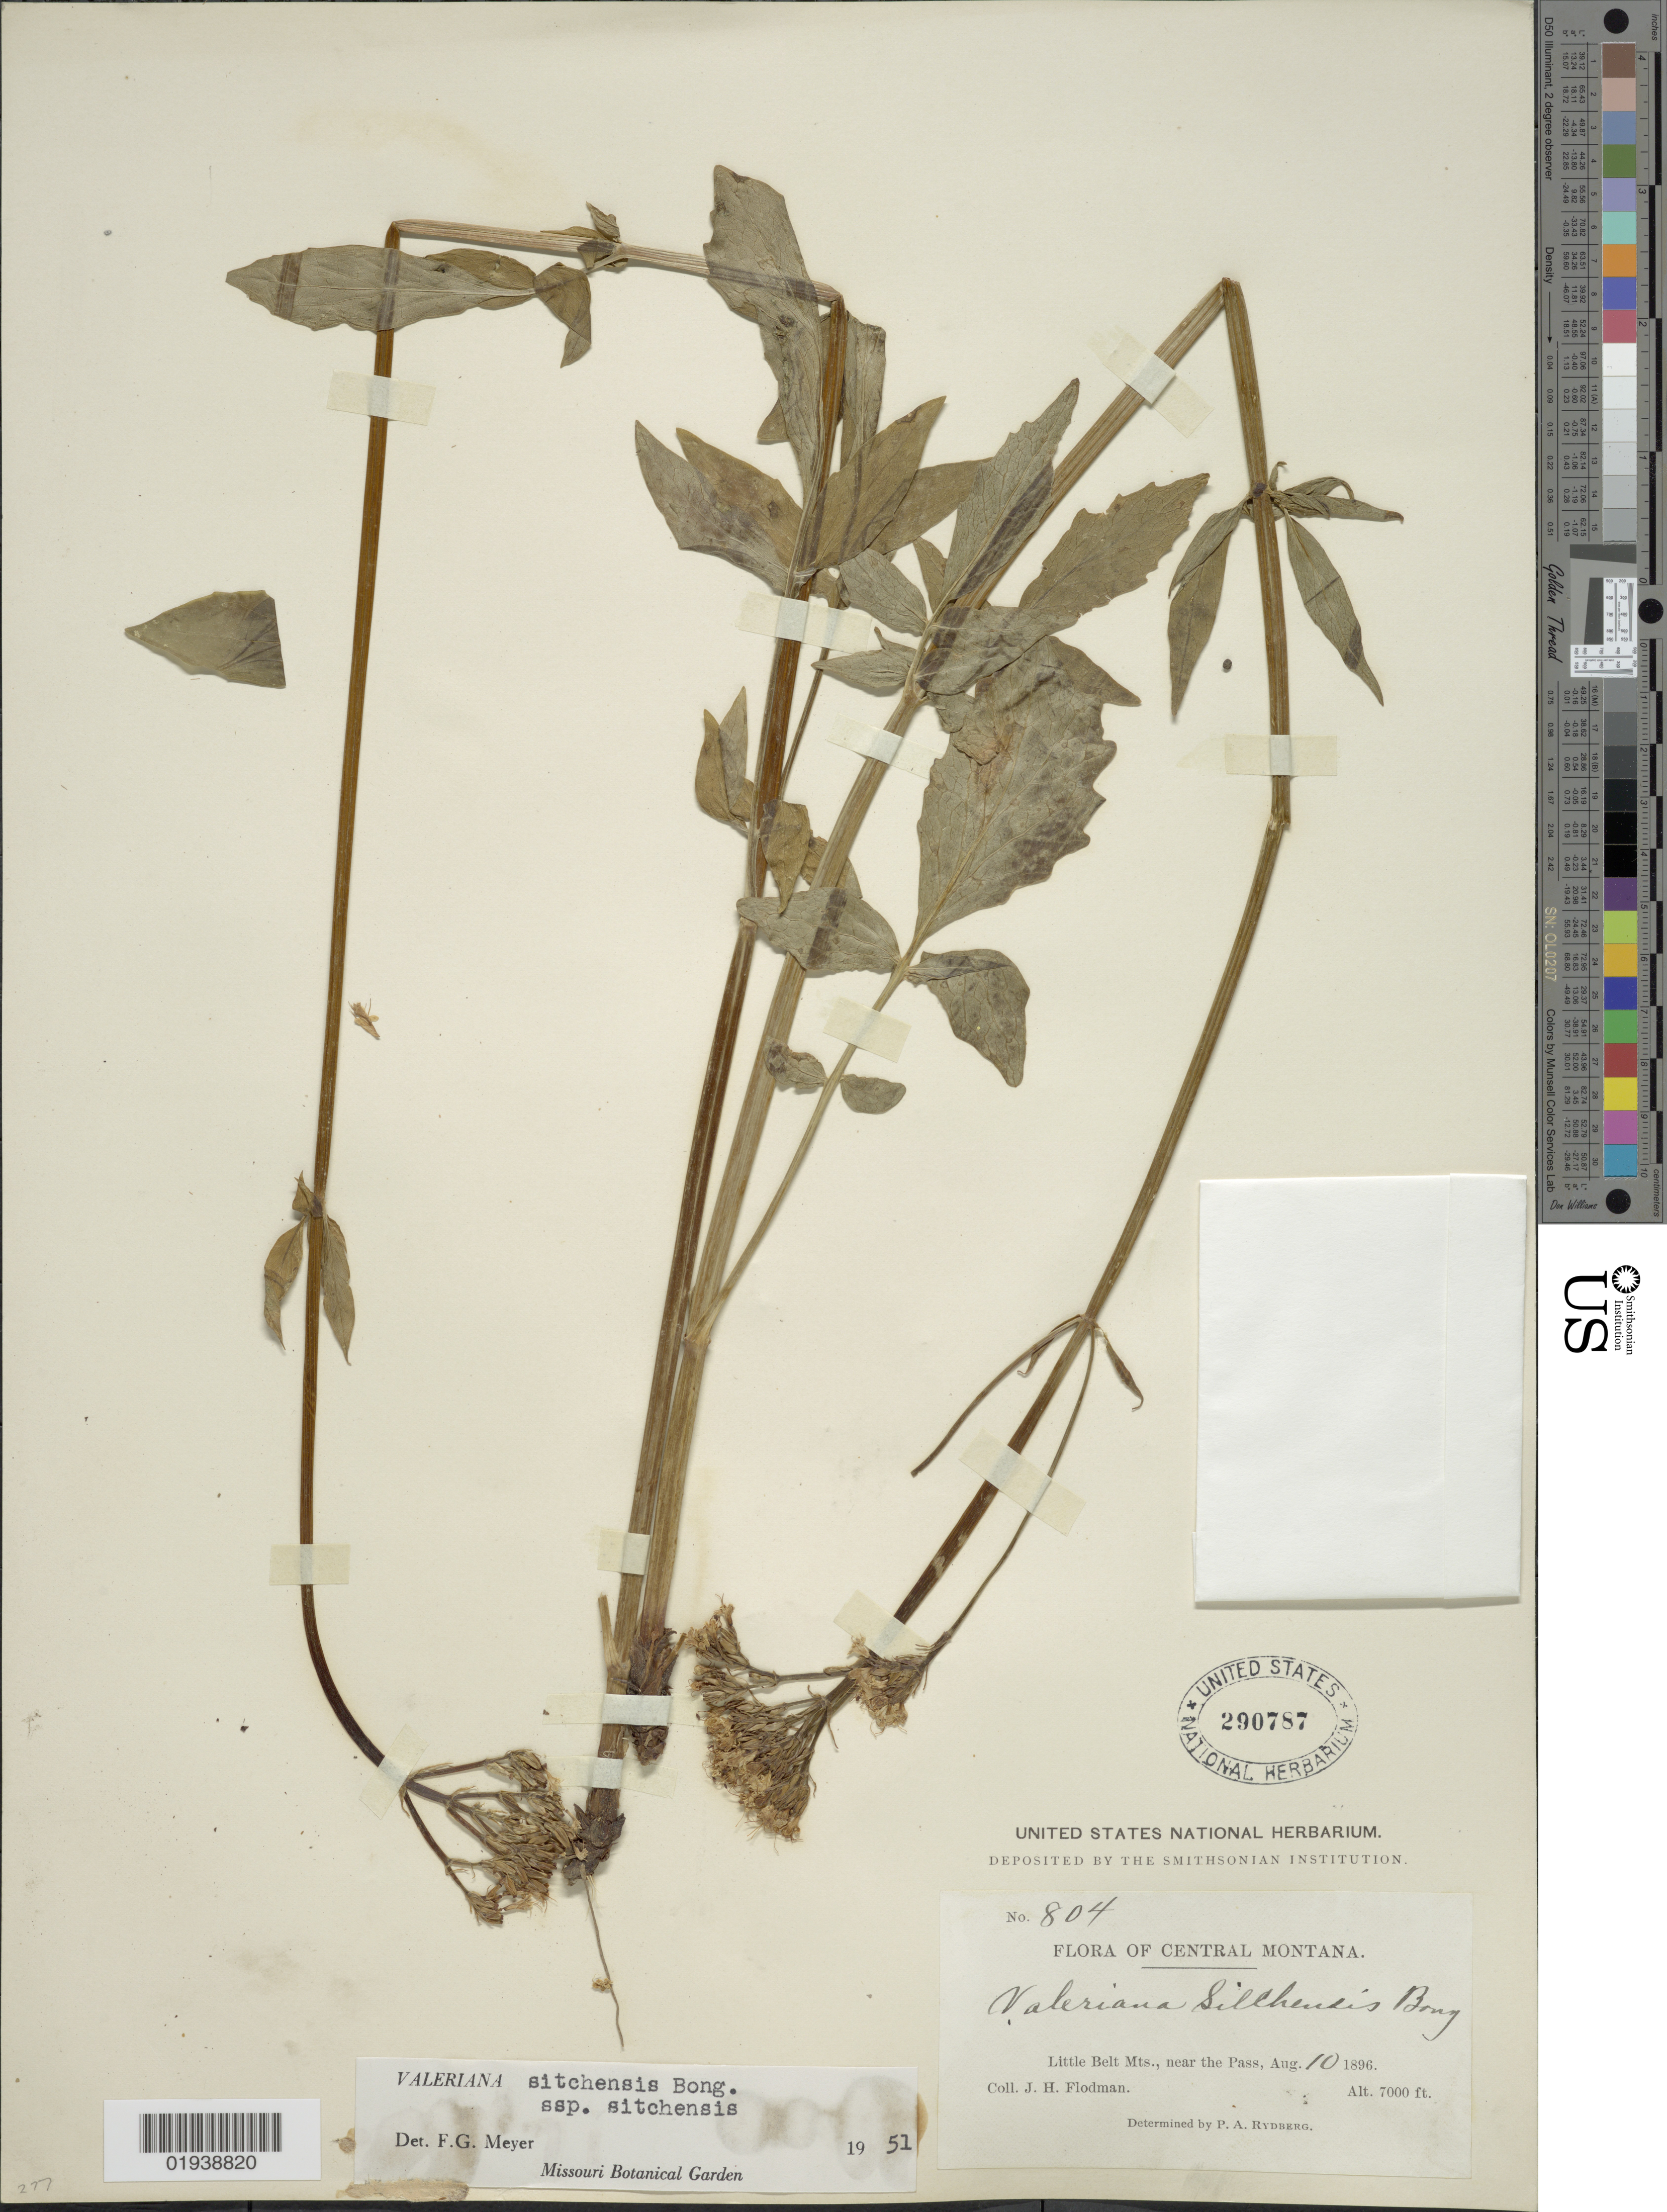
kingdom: Plantae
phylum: Tracheophyta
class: Magnoliopsida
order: Dipsacales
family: Caprifoliaceae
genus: Valeriana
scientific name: Valeriana sitchensis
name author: Bong.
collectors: J. Flodman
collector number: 804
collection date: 1896-08-10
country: United States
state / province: Montana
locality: Central Montana, Little Belt Mts., near the Pass.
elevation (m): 2134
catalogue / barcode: US 290787